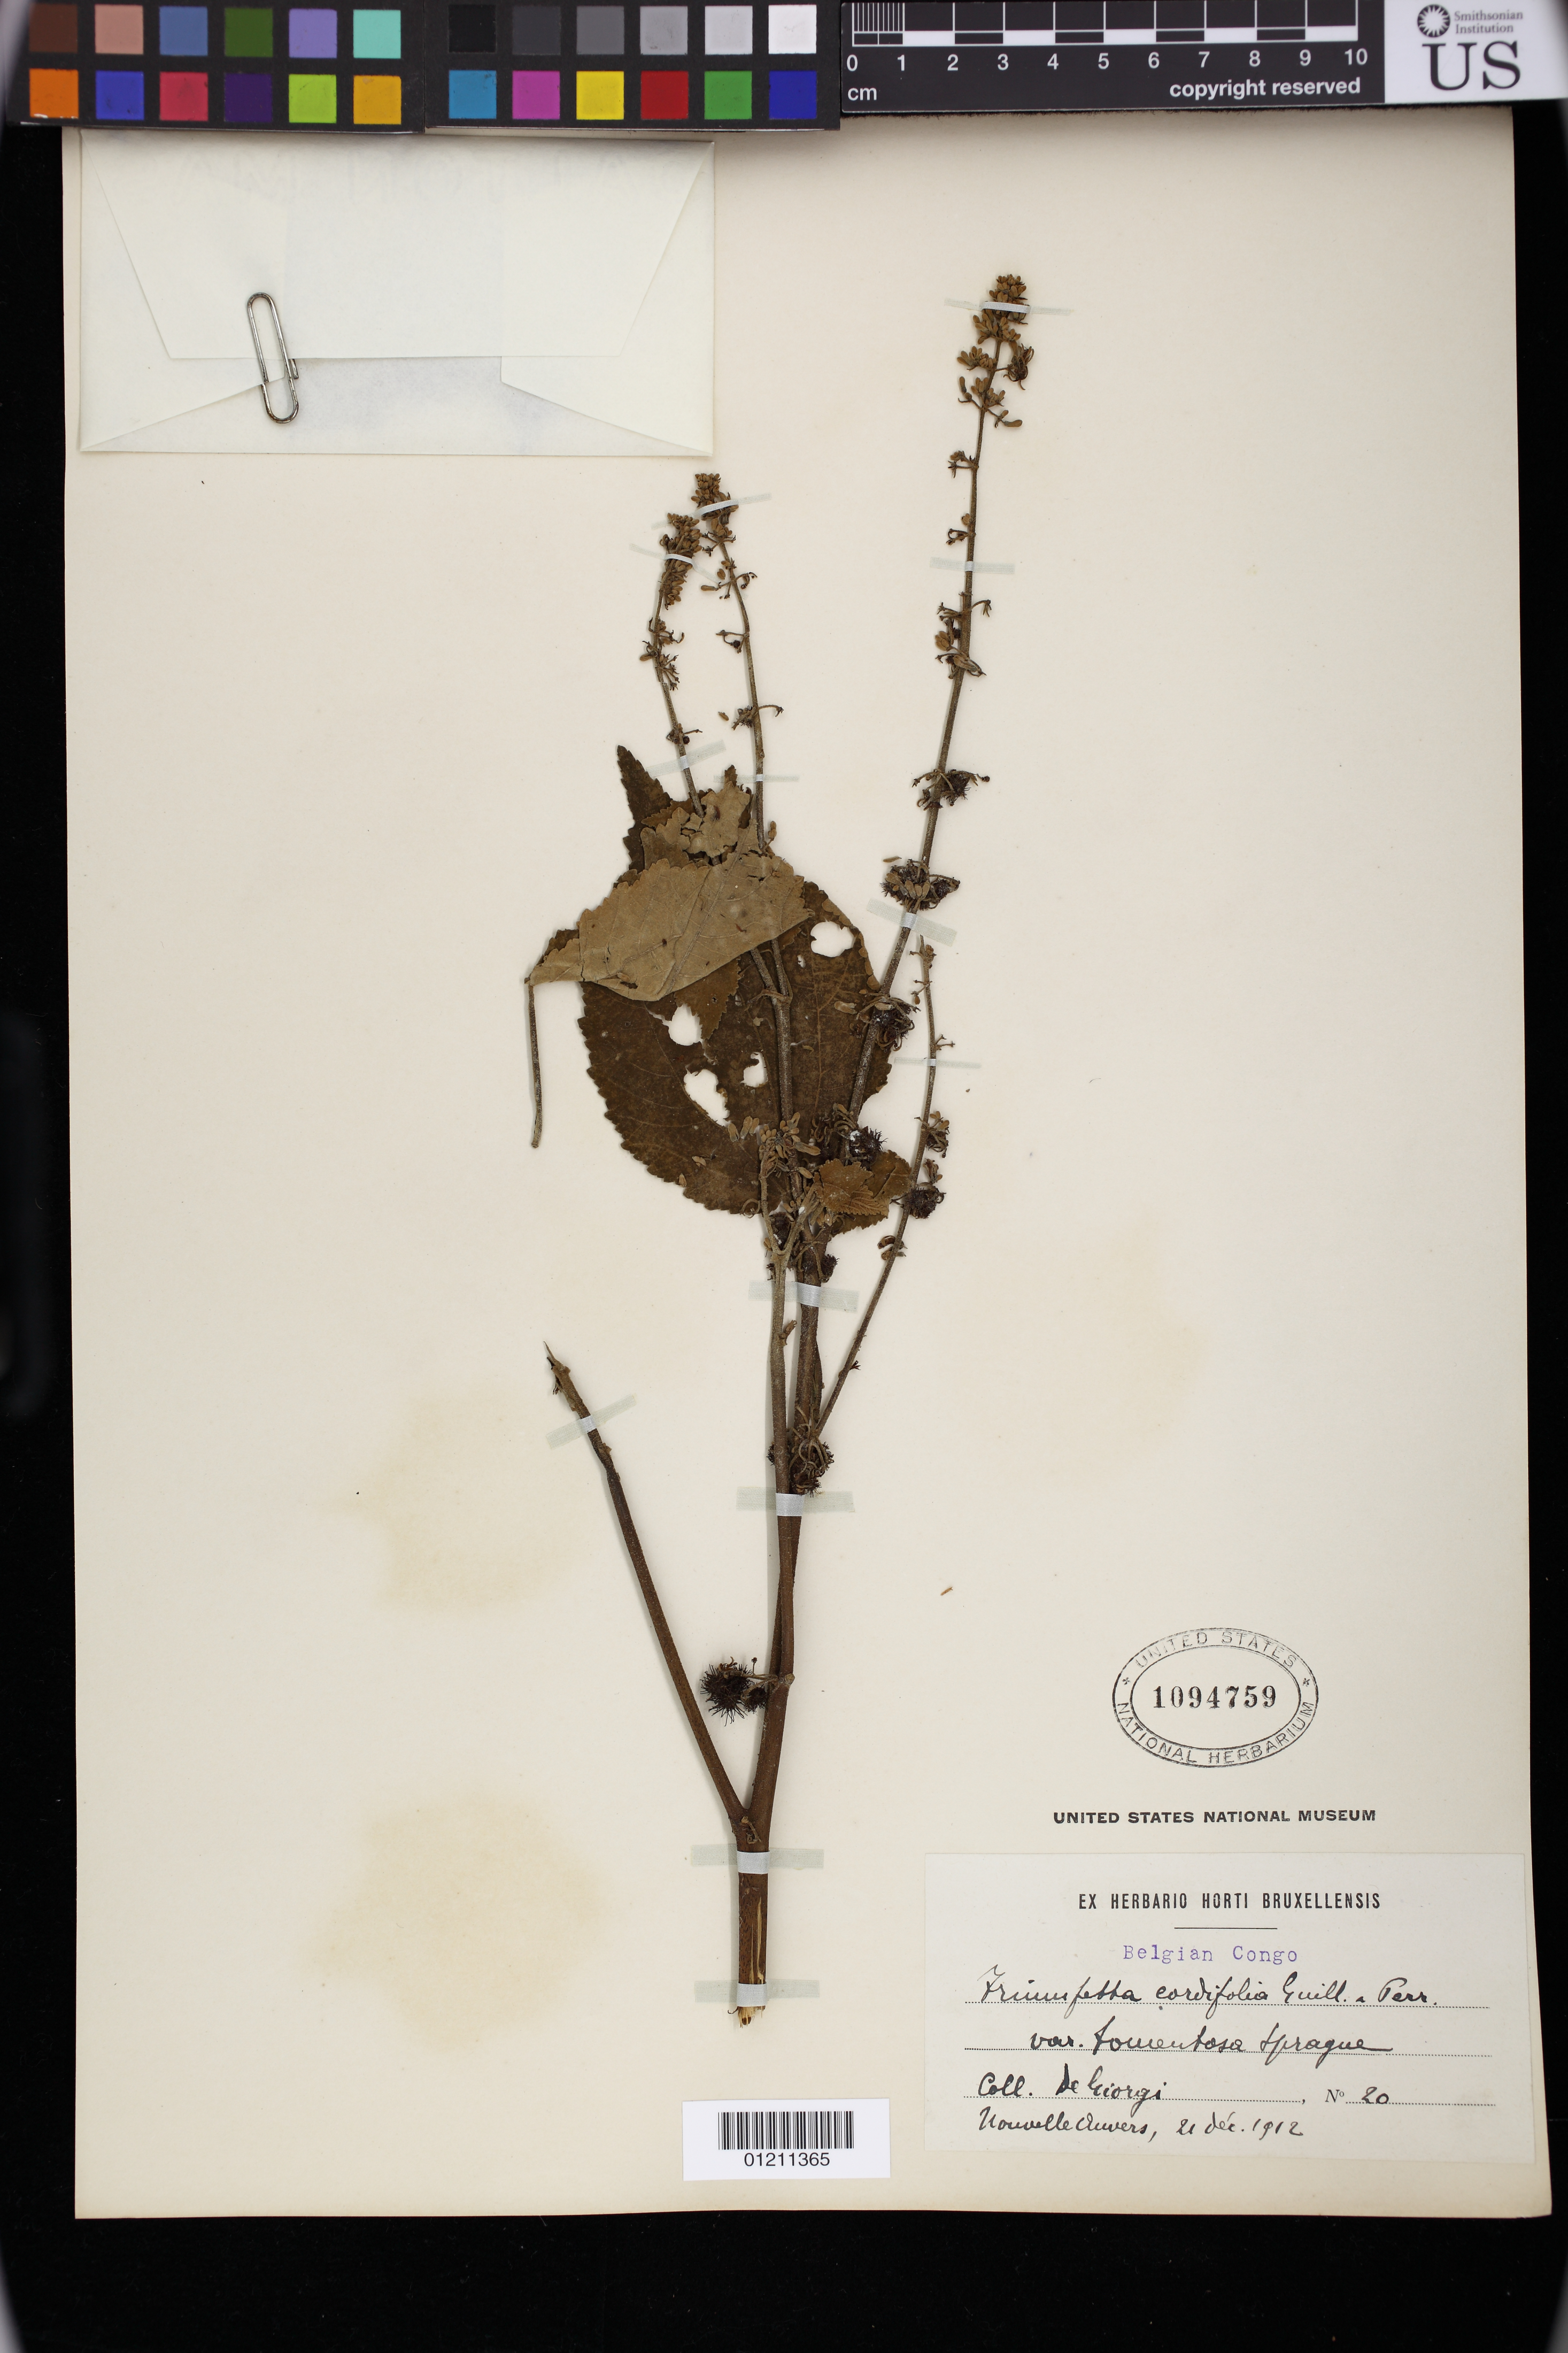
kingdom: Plantae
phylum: Tracheophyta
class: Magnoliopsida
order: Malvales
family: Malvaceae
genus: Triumfetta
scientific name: Triumfetta cordifolia var. tomentosa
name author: Sprague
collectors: S. de Giorgi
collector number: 20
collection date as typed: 21 Dec 1912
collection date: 1912-12-21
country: Congo, Democratic Republic of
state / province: Équateur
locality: Belgian Congo: Nouvelle Anvers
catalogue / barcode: US 1094759